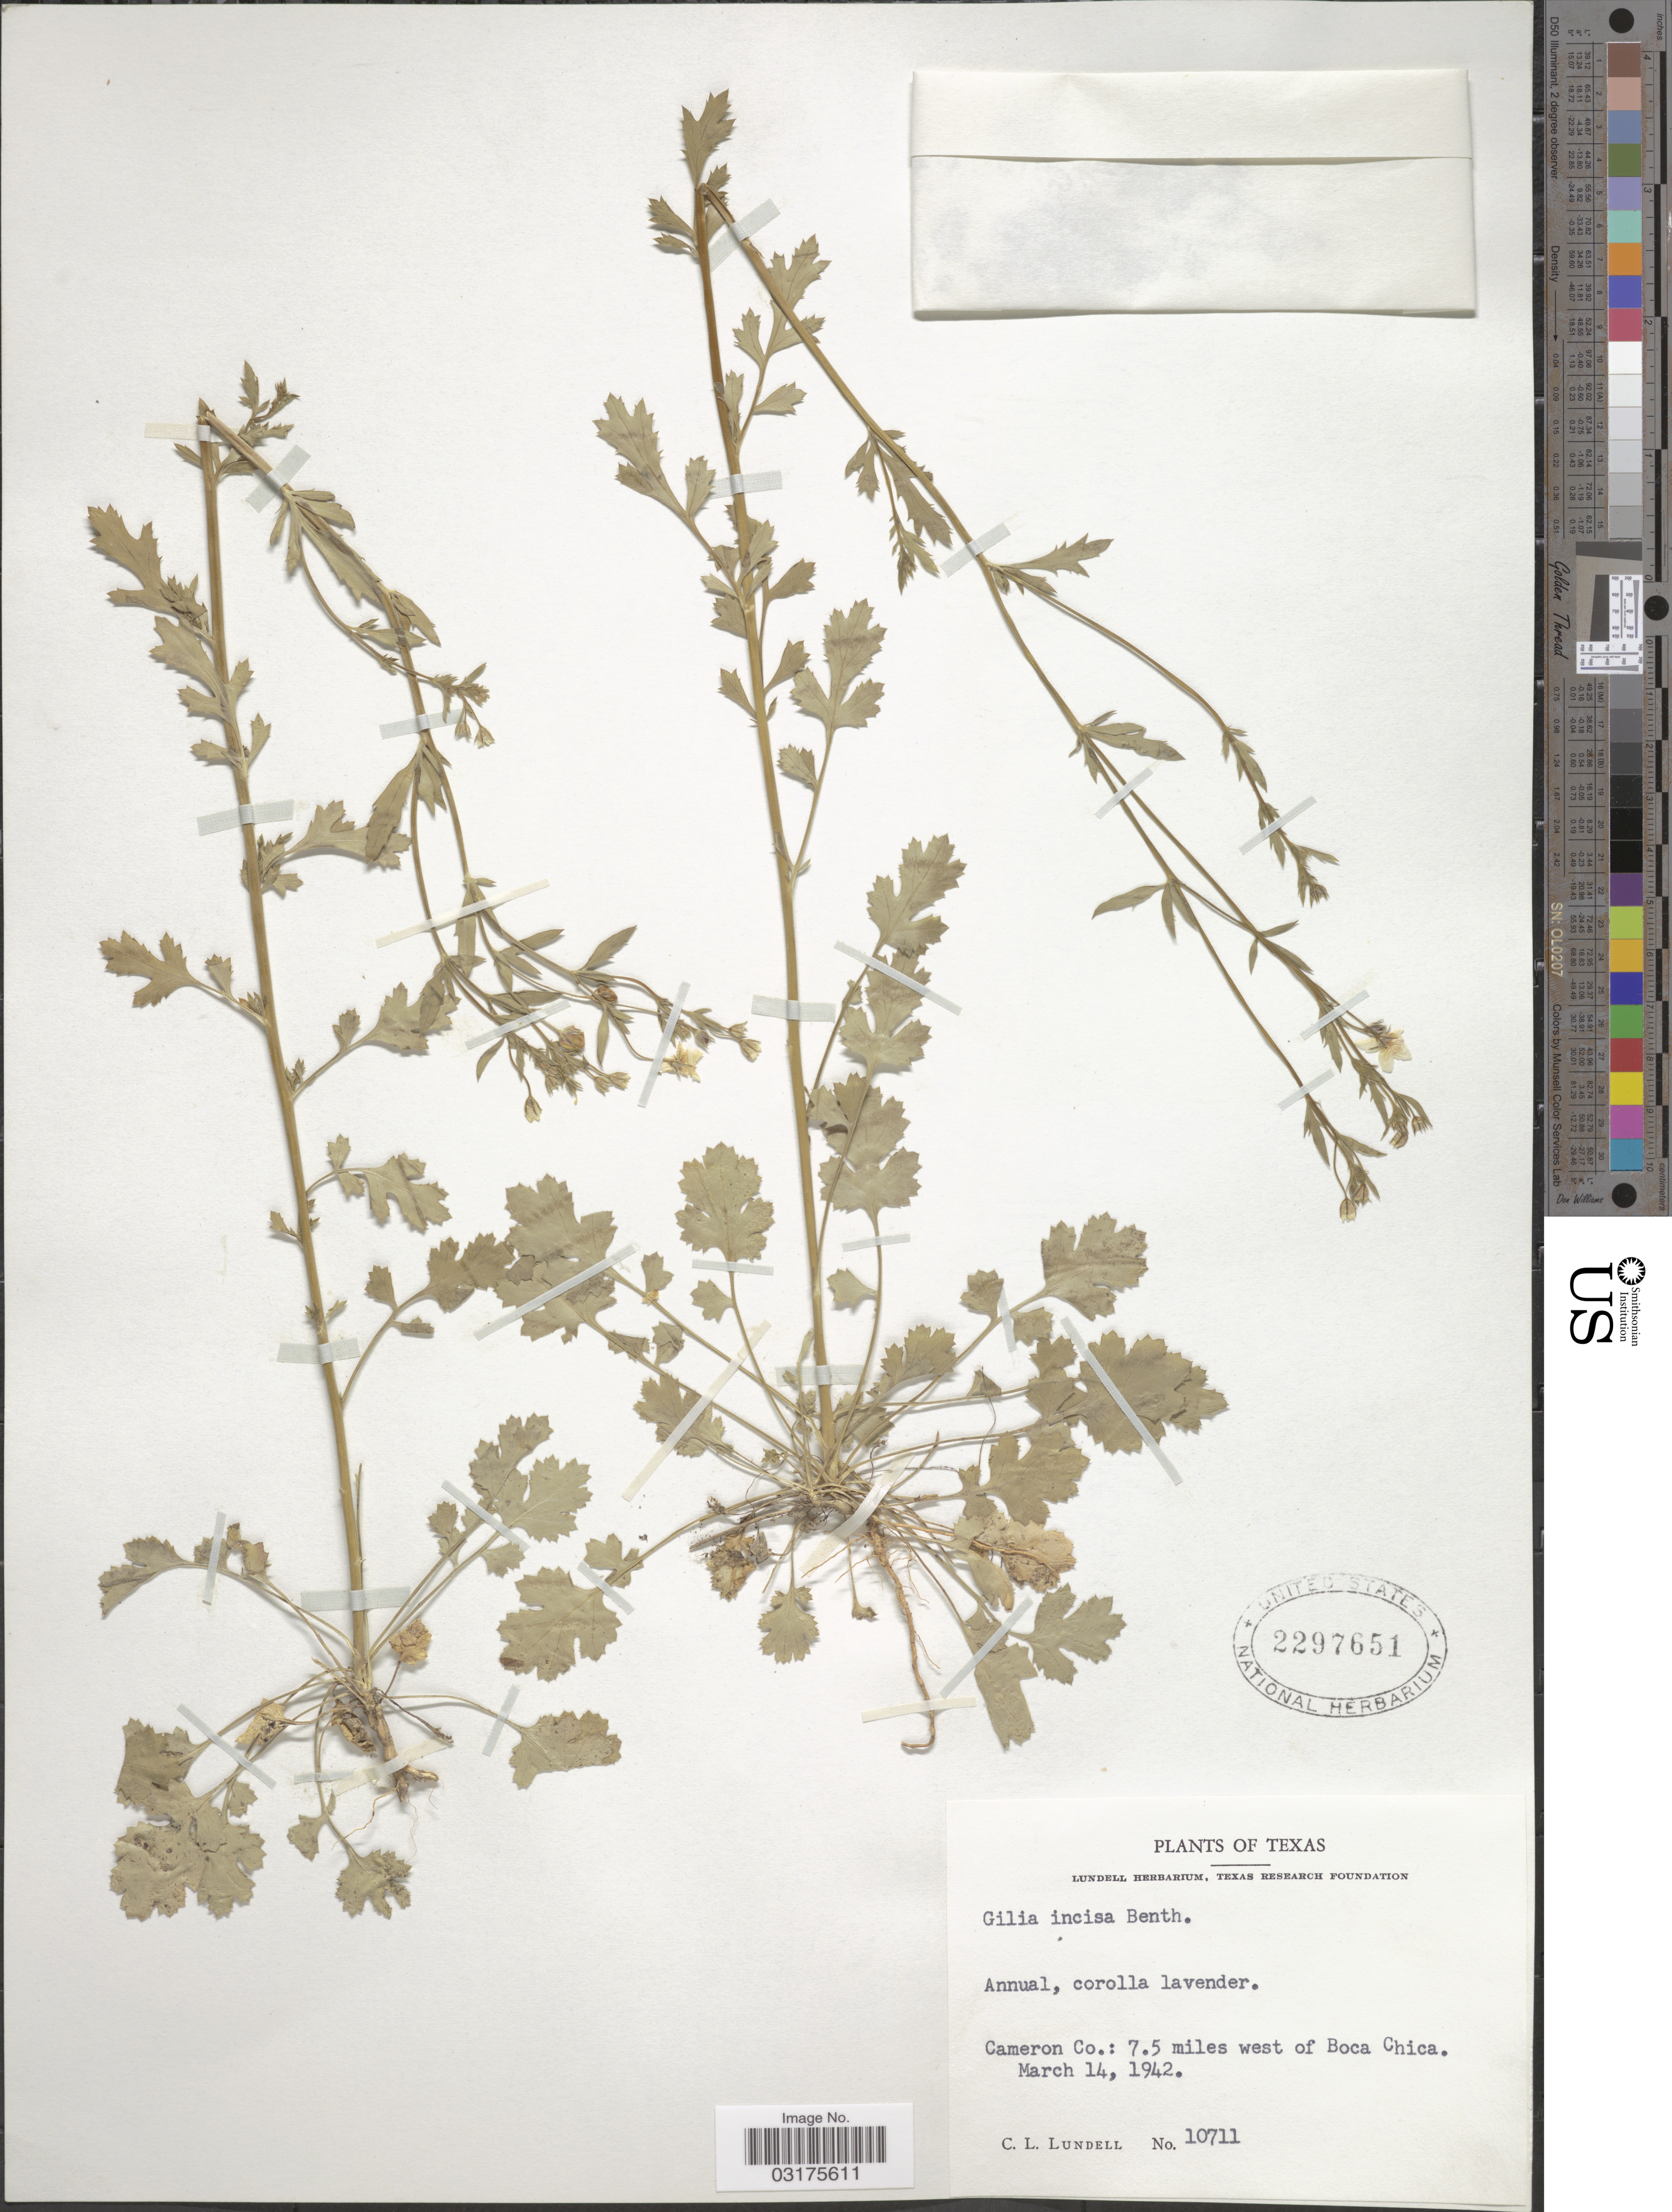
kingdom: Plantae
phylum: Tracheophyta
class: Magnoliopsida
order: Ericales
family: Polemoniaceae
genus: Giliastrum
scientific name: Giliastrum incisum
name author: (Benth.) J.M. Porter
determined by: Strong, Mark T., (BOT), Smithsonian Institution - National Museum of Natural History (UNITED STATES)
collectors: C. L. Lundell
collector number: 10711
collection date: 1942-03-14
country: United States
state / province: Texas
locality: Cameron Co.: 7.5 miles west of Boca Chica.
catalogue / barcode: US 2297651